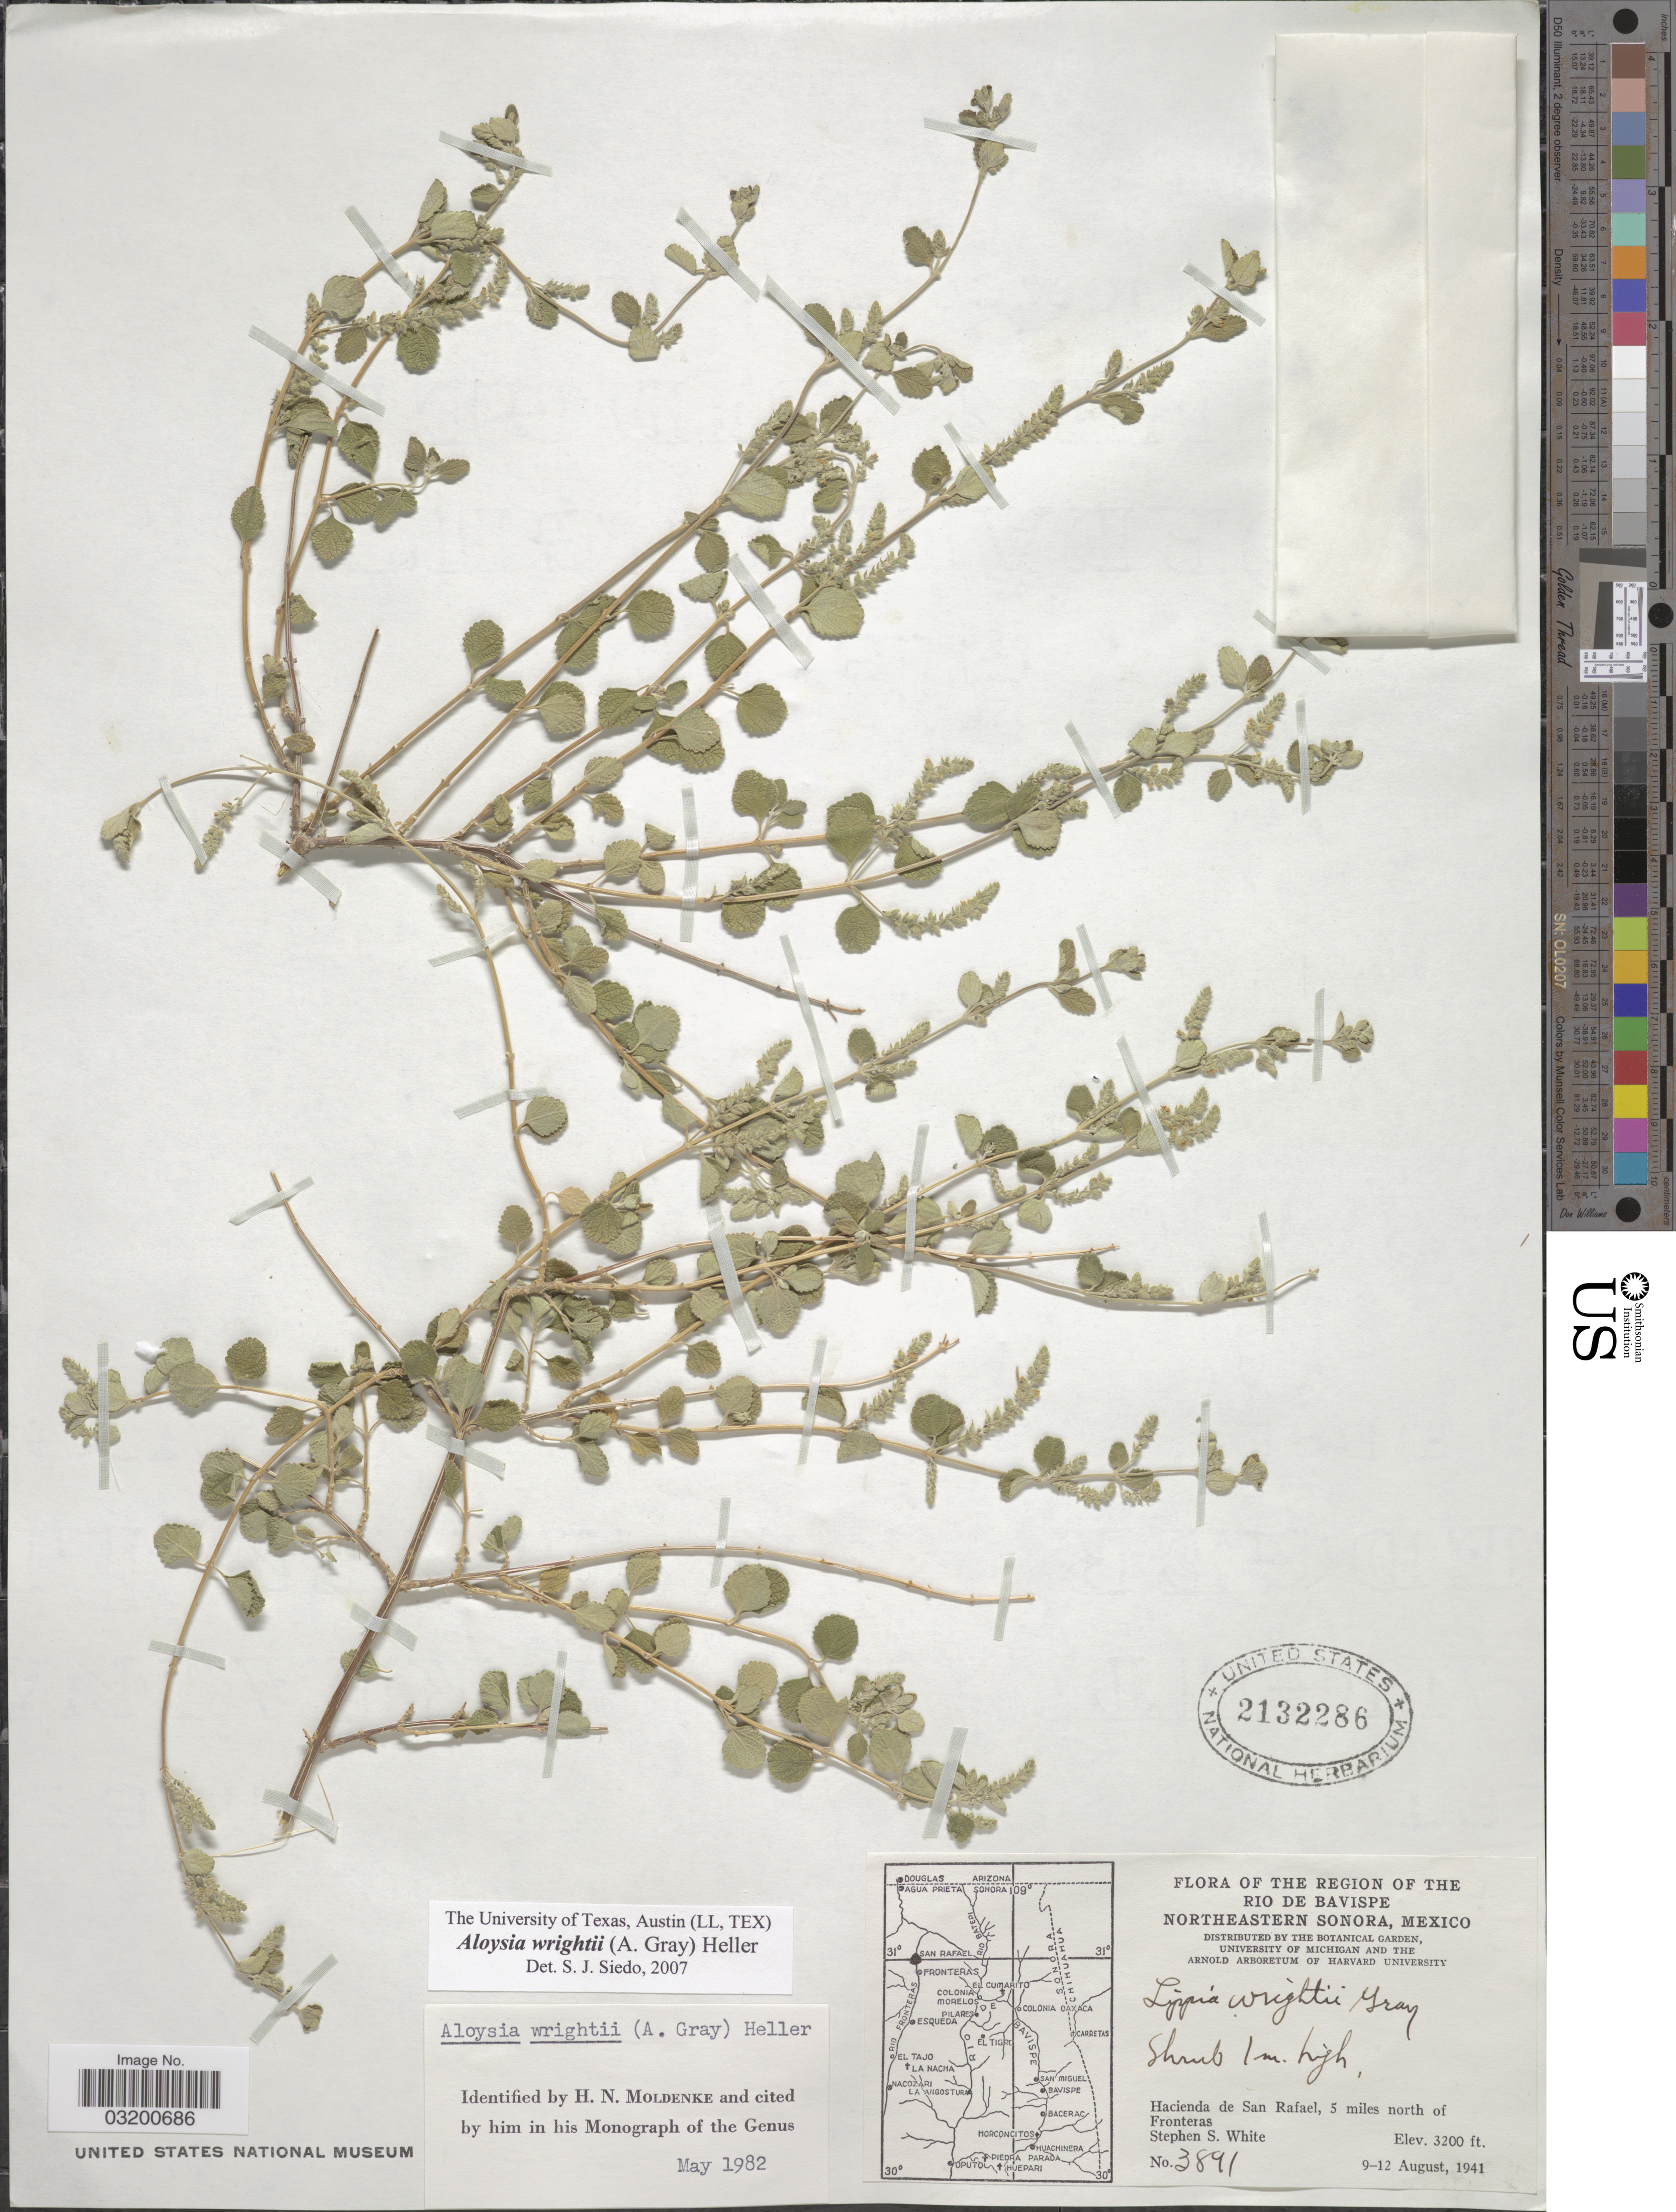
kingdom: Plantae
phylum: Tracheophyta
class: Magnoliopsida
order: Lamiales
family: Verbenaceae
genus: Aloysia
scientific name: Aloysia wrightii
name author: A. Heller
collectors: S. S. White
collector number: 3891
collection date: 1941-08-09/1941-08-12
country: Mexico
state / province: Sonora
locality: The Region of the Rio de Bavispe. Northeastern Sonora. Hacienda de San Rafael, 5 miles north of Fronteras.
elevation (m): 975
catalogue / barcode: US 2132286